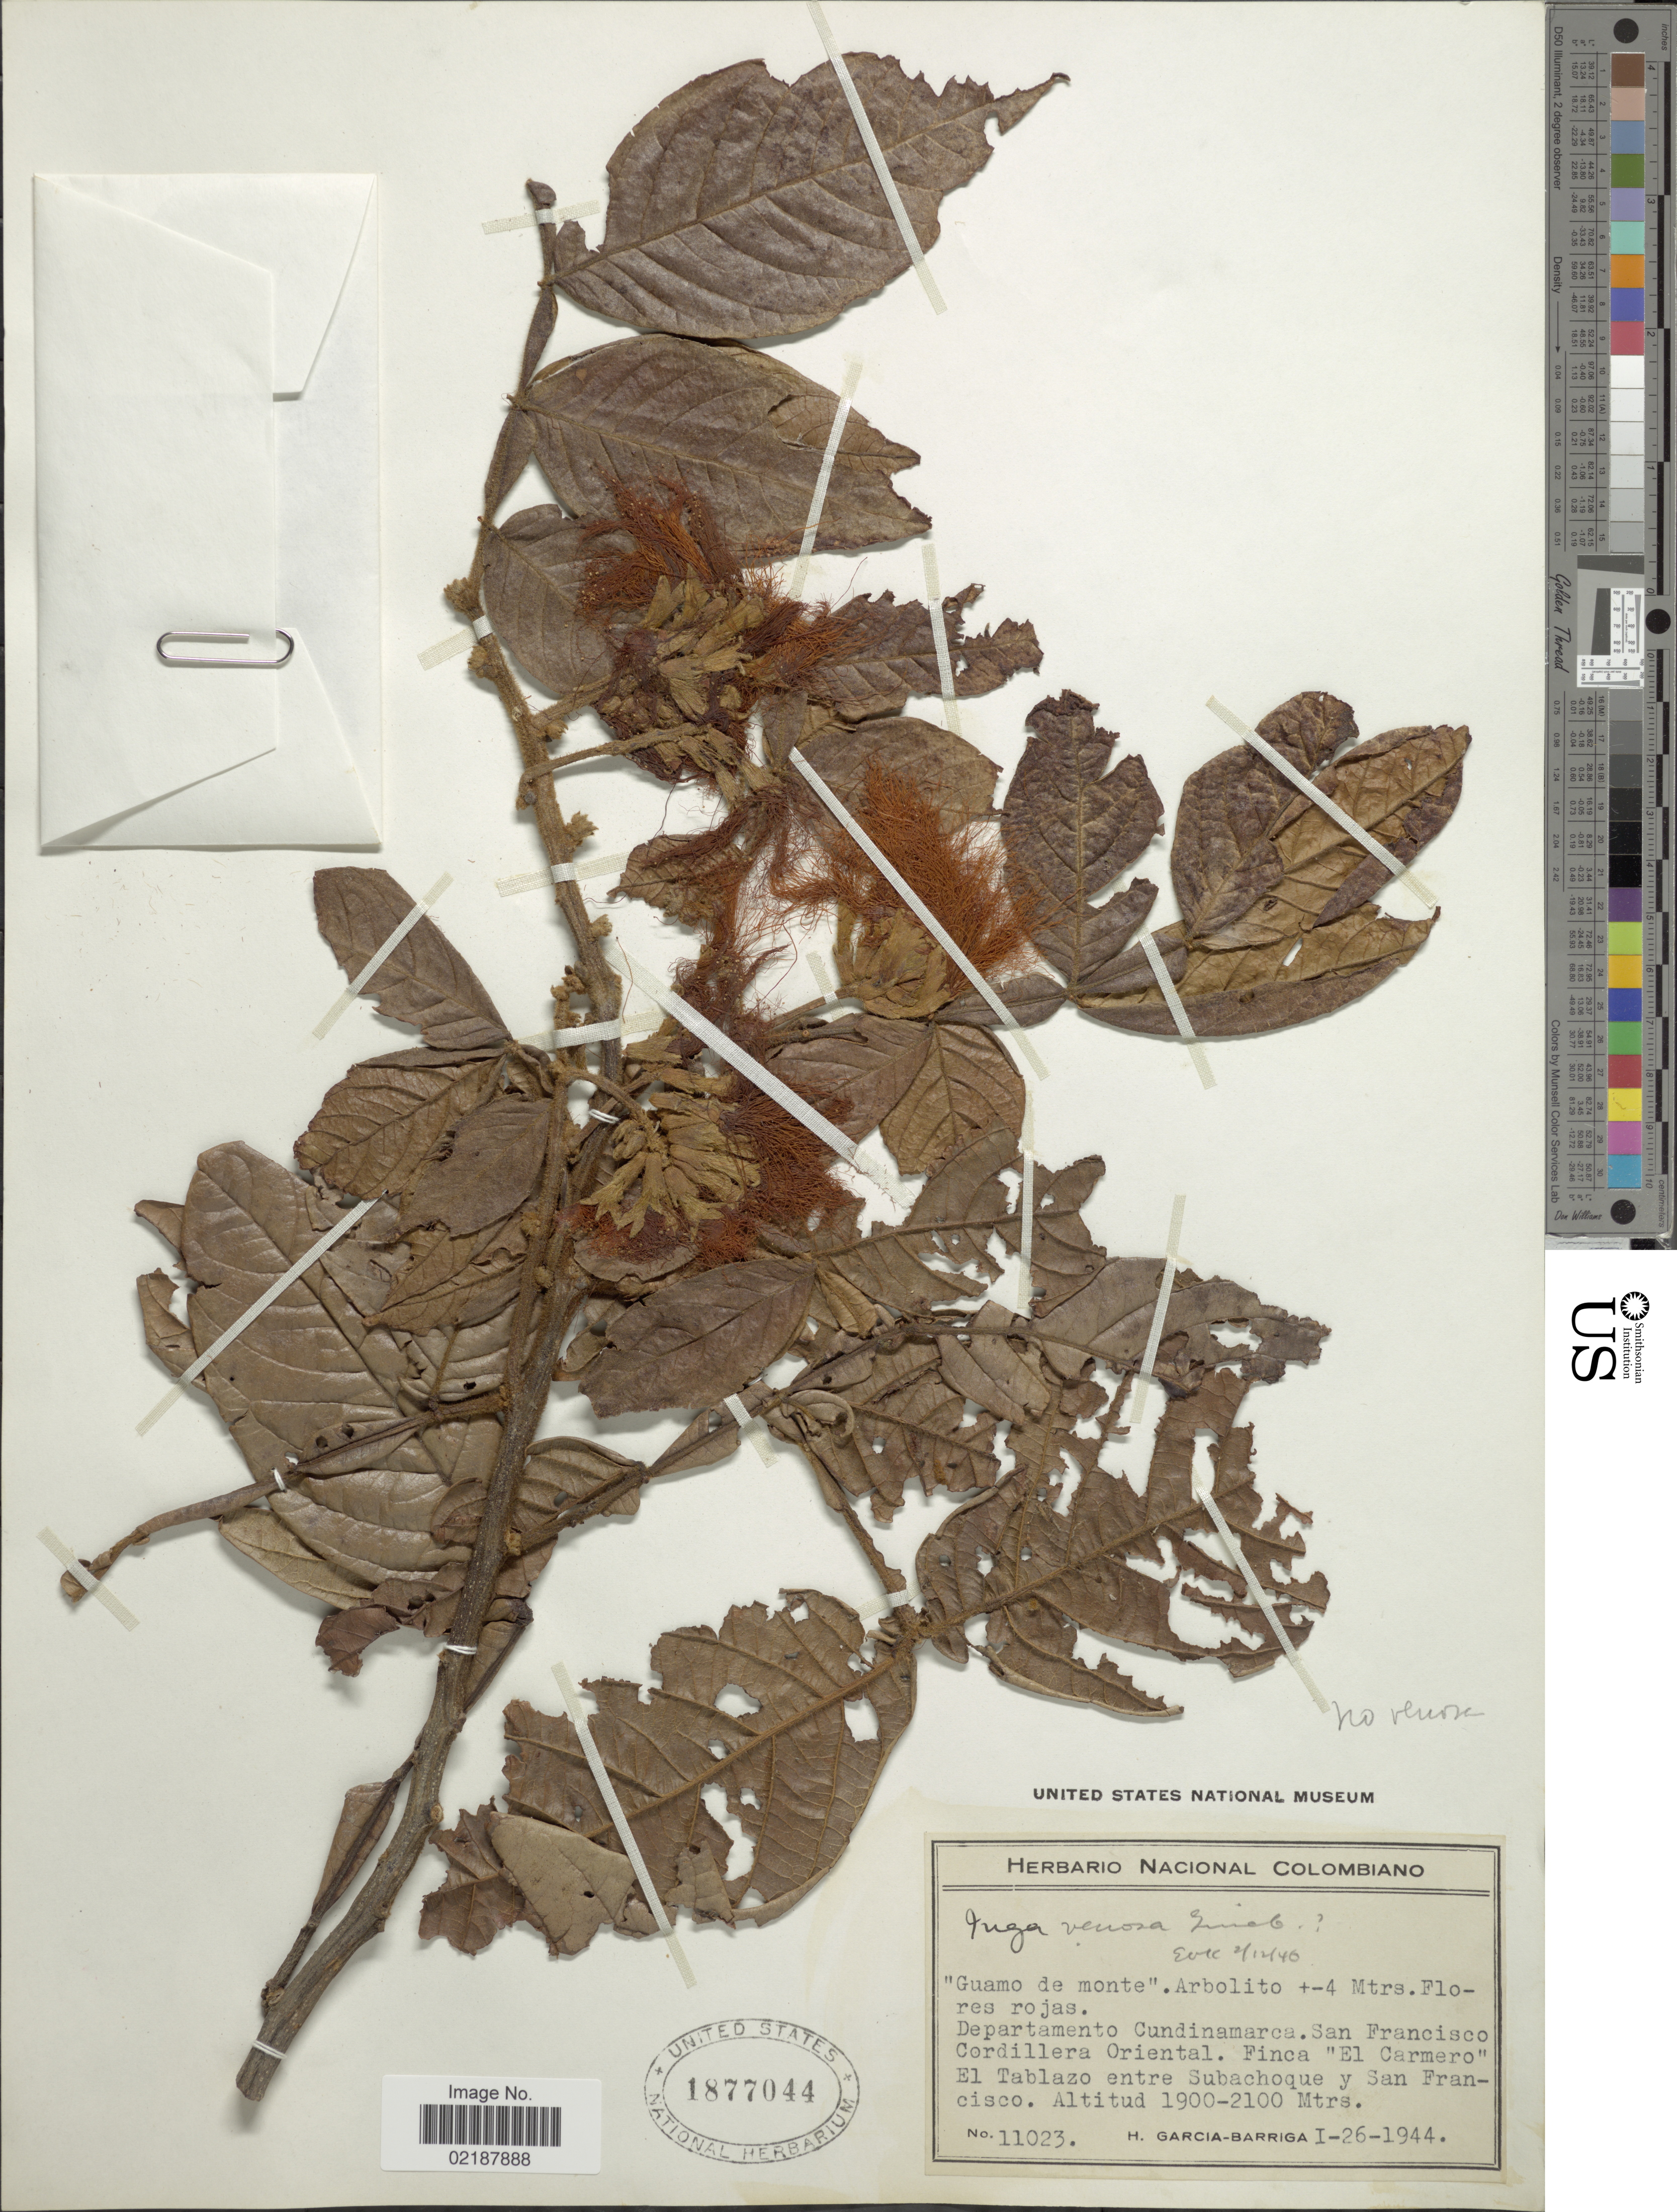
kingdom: Plantae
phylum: Tracheophyta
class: Magnoliopsida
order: Fabales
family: Fabaceae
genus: Inga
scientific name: Inga fastuosa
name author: (Jacq.) Willd.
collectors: H. García Barriga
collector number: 11023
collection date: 1944-01-26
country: Colombia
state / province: Cundinamarca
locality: Departamento Cundinamarco, San Francisco, Cordillera Oriental, Finca "El Carmero", El Tablazo entre Subachoque y San Francisco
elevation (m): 1900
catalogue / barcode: US 1877044